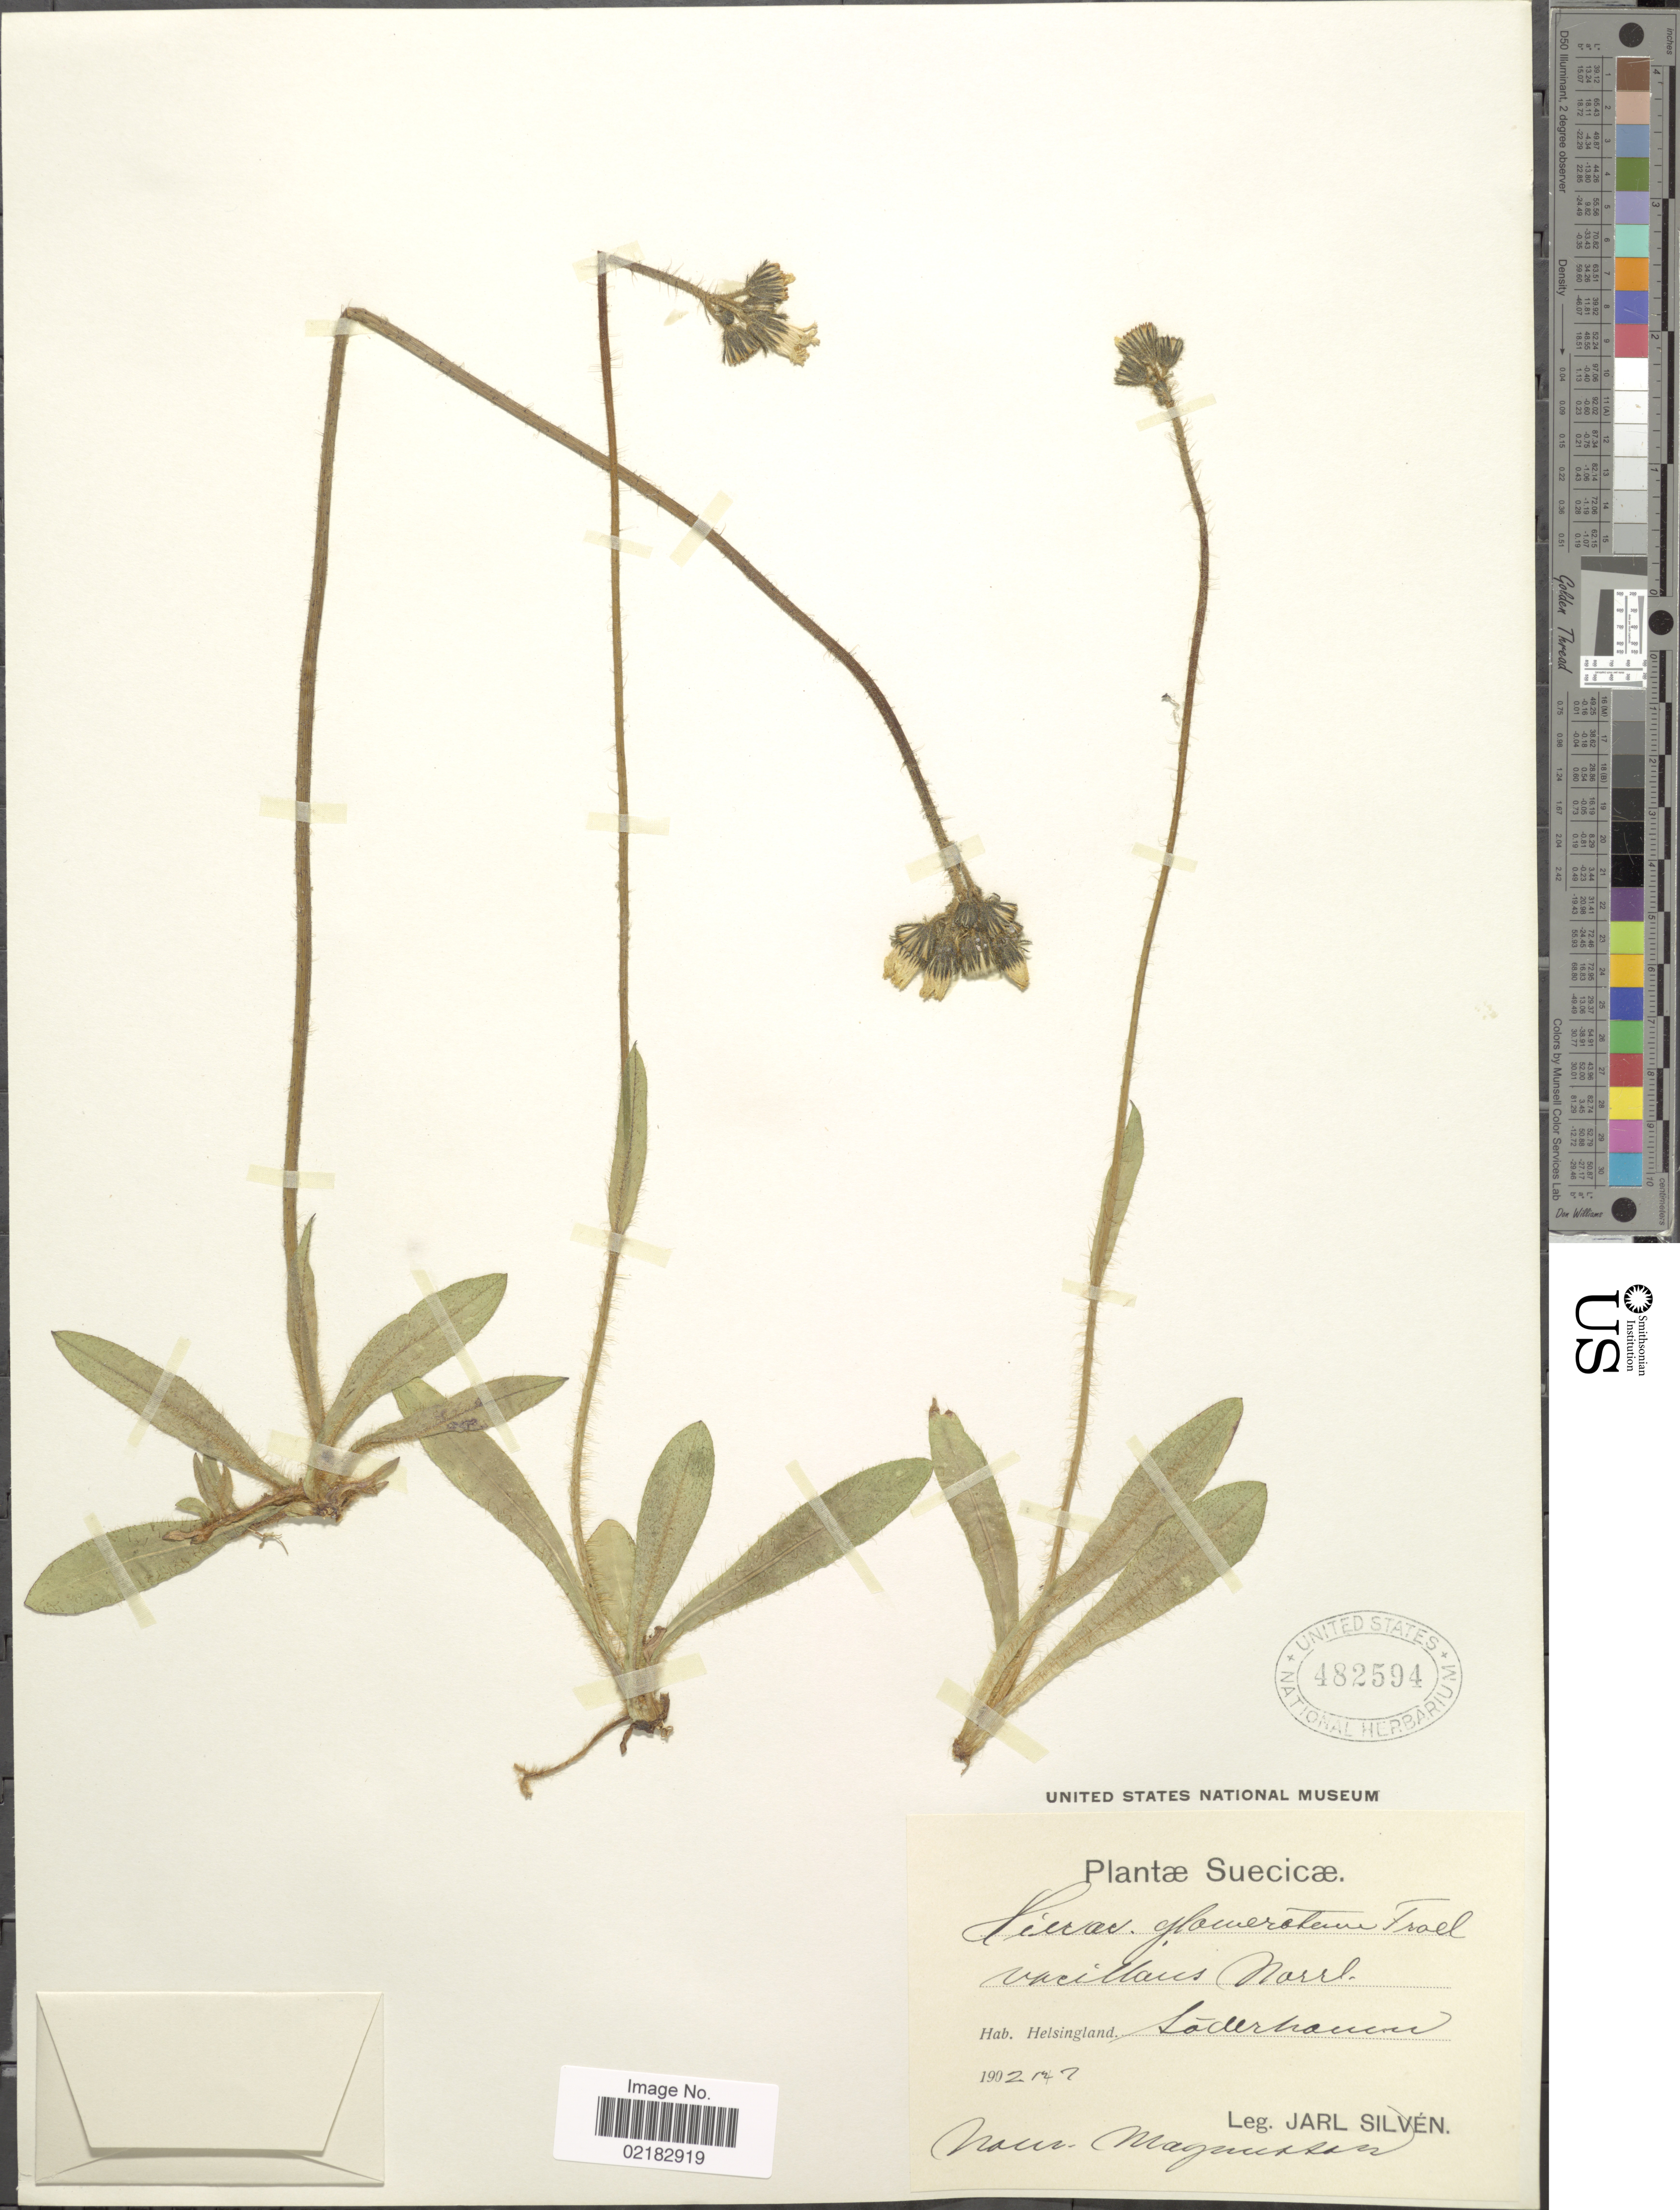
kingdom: Plantae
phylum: Tracheophyta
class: Magnoliopsida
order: Asterales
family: Asteraceae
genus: Pilosella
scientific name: Pilosella glomerata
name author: (Froel.) Fr.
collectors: J. Silven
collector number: s,n.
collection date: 1902-02-14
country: Sweden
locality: Sueciae, Helsingland, Soderhamn.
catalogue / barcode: US 482594